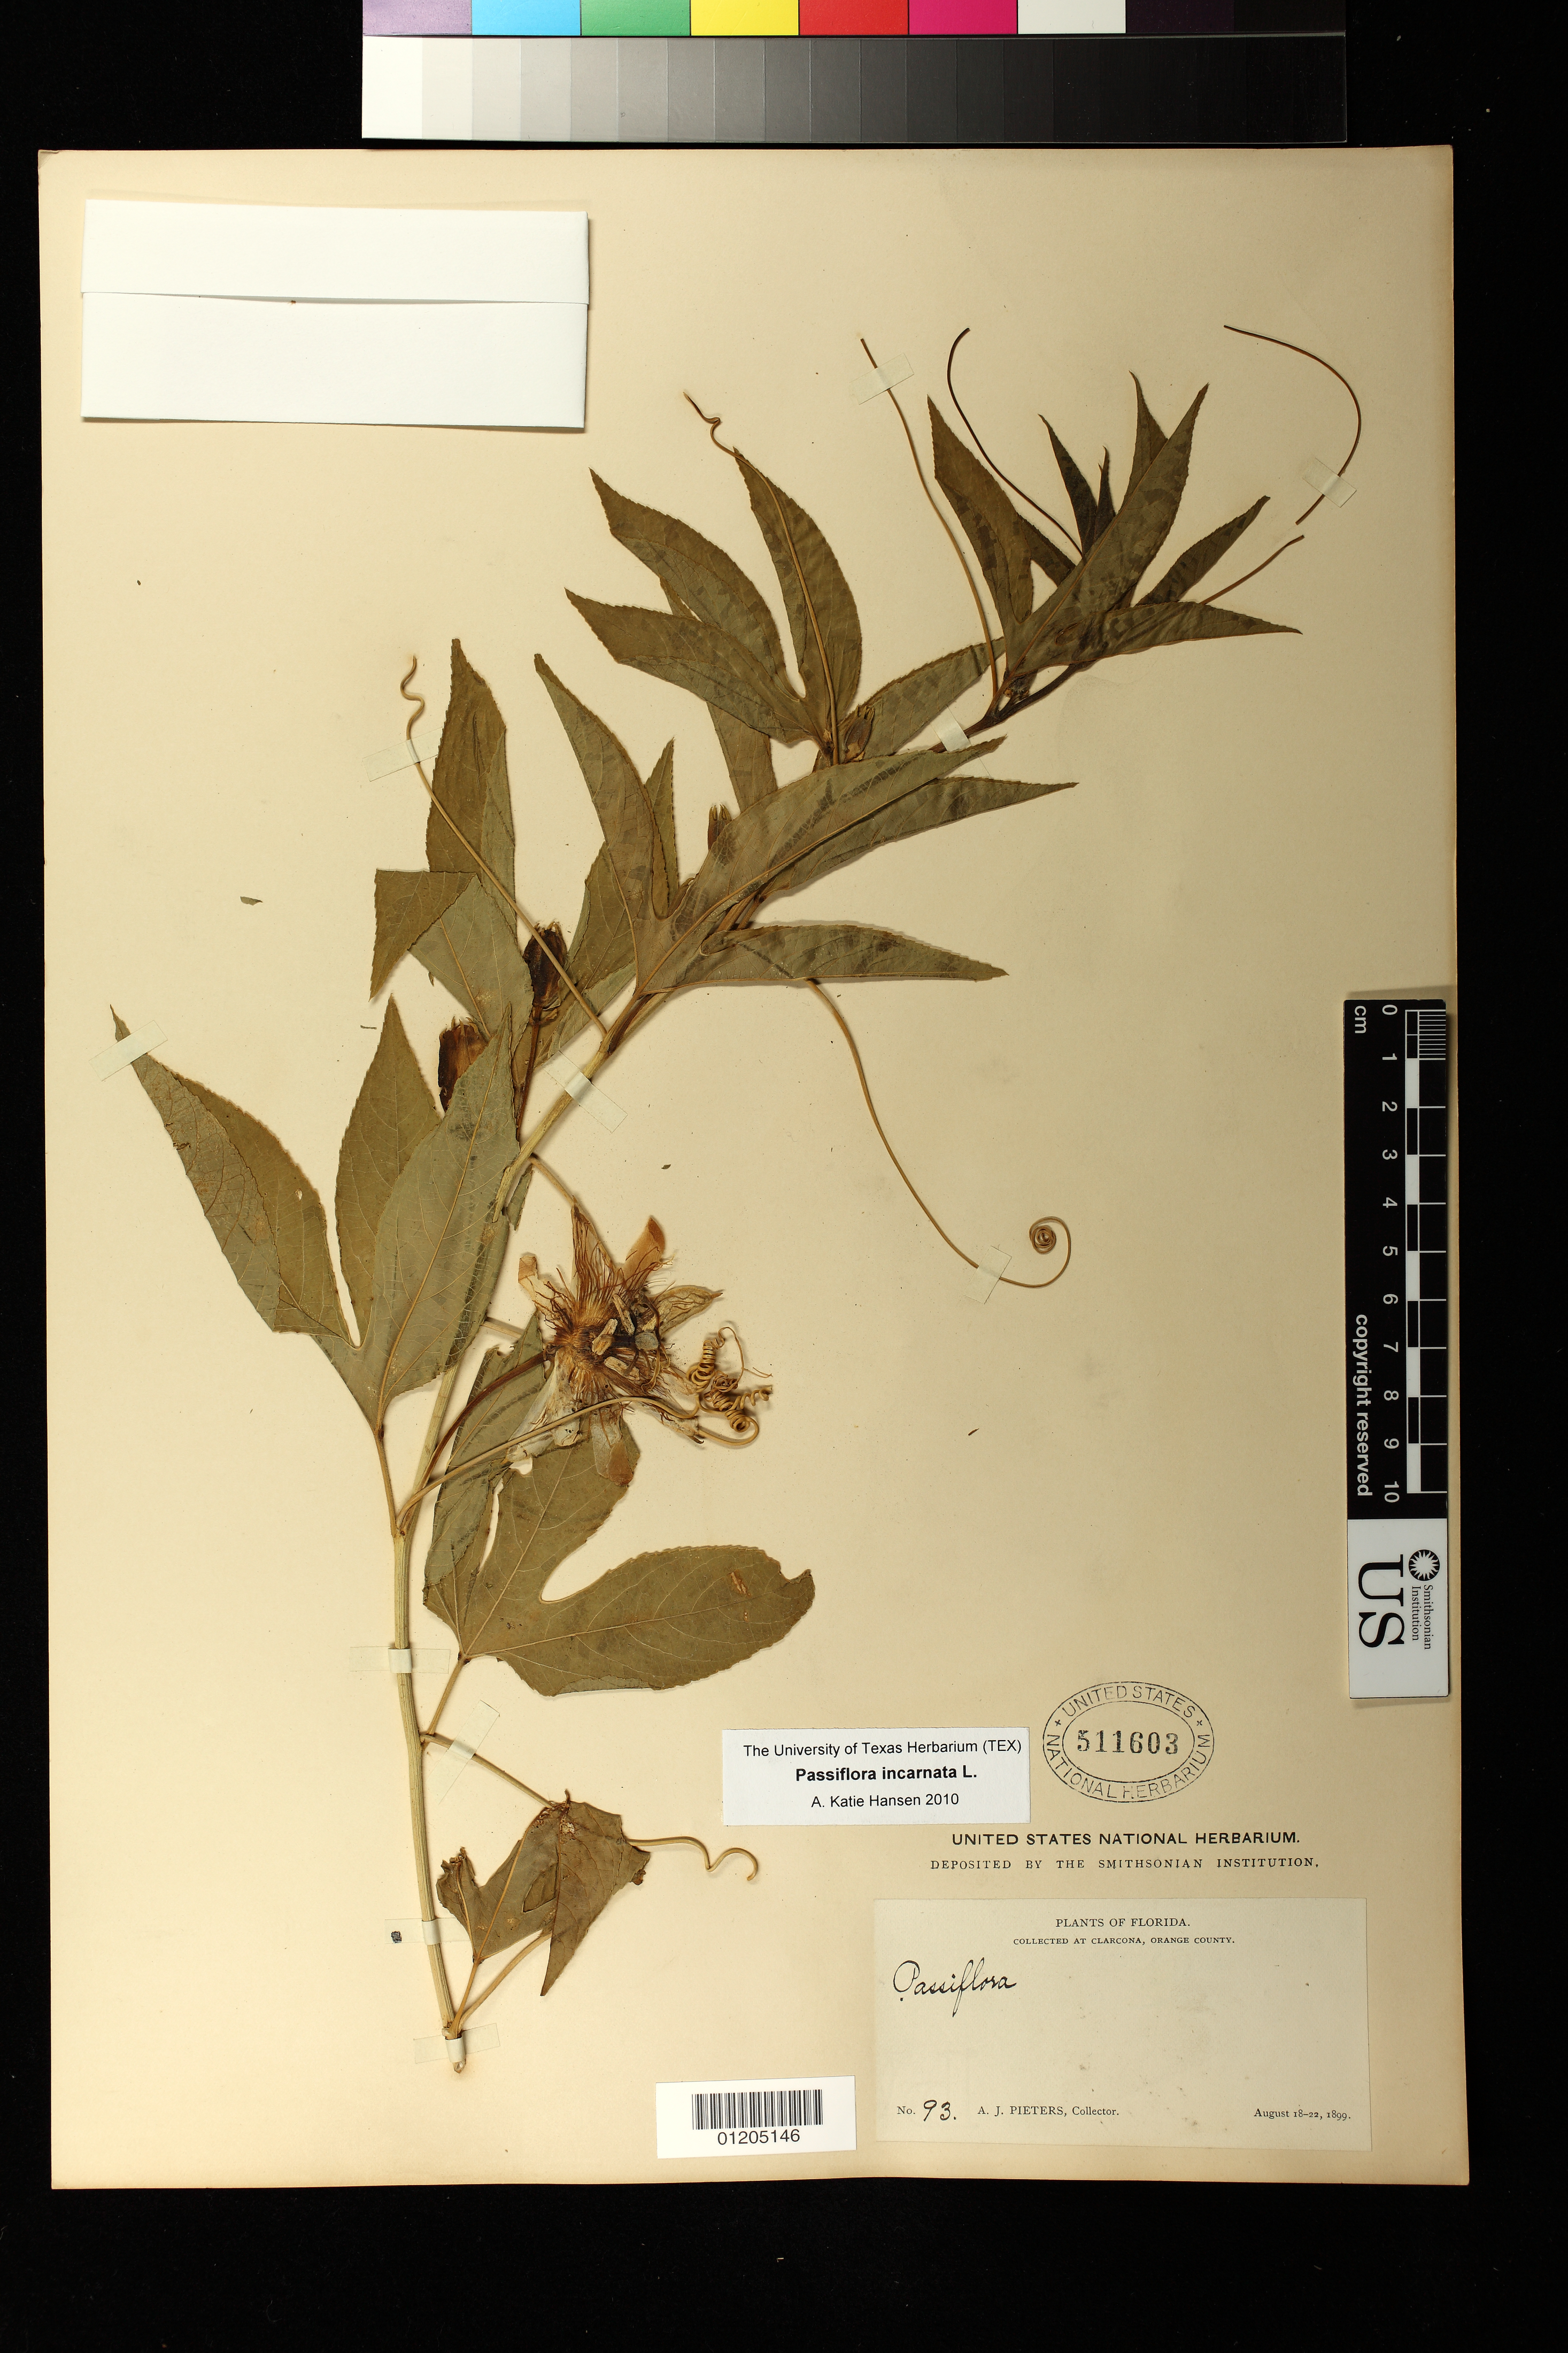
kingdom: Plantae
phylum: Tracheophyta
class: Magnoliopsida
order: Malpighiales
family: Passifloraceae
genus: Passiflora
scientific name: Passiflora incarnata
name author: L.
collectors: A. Pieters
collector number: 93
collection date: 1899-08-18/1899-08-22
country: United States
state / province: Florida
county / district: Orange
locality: Clarcona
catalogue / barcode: US 511603